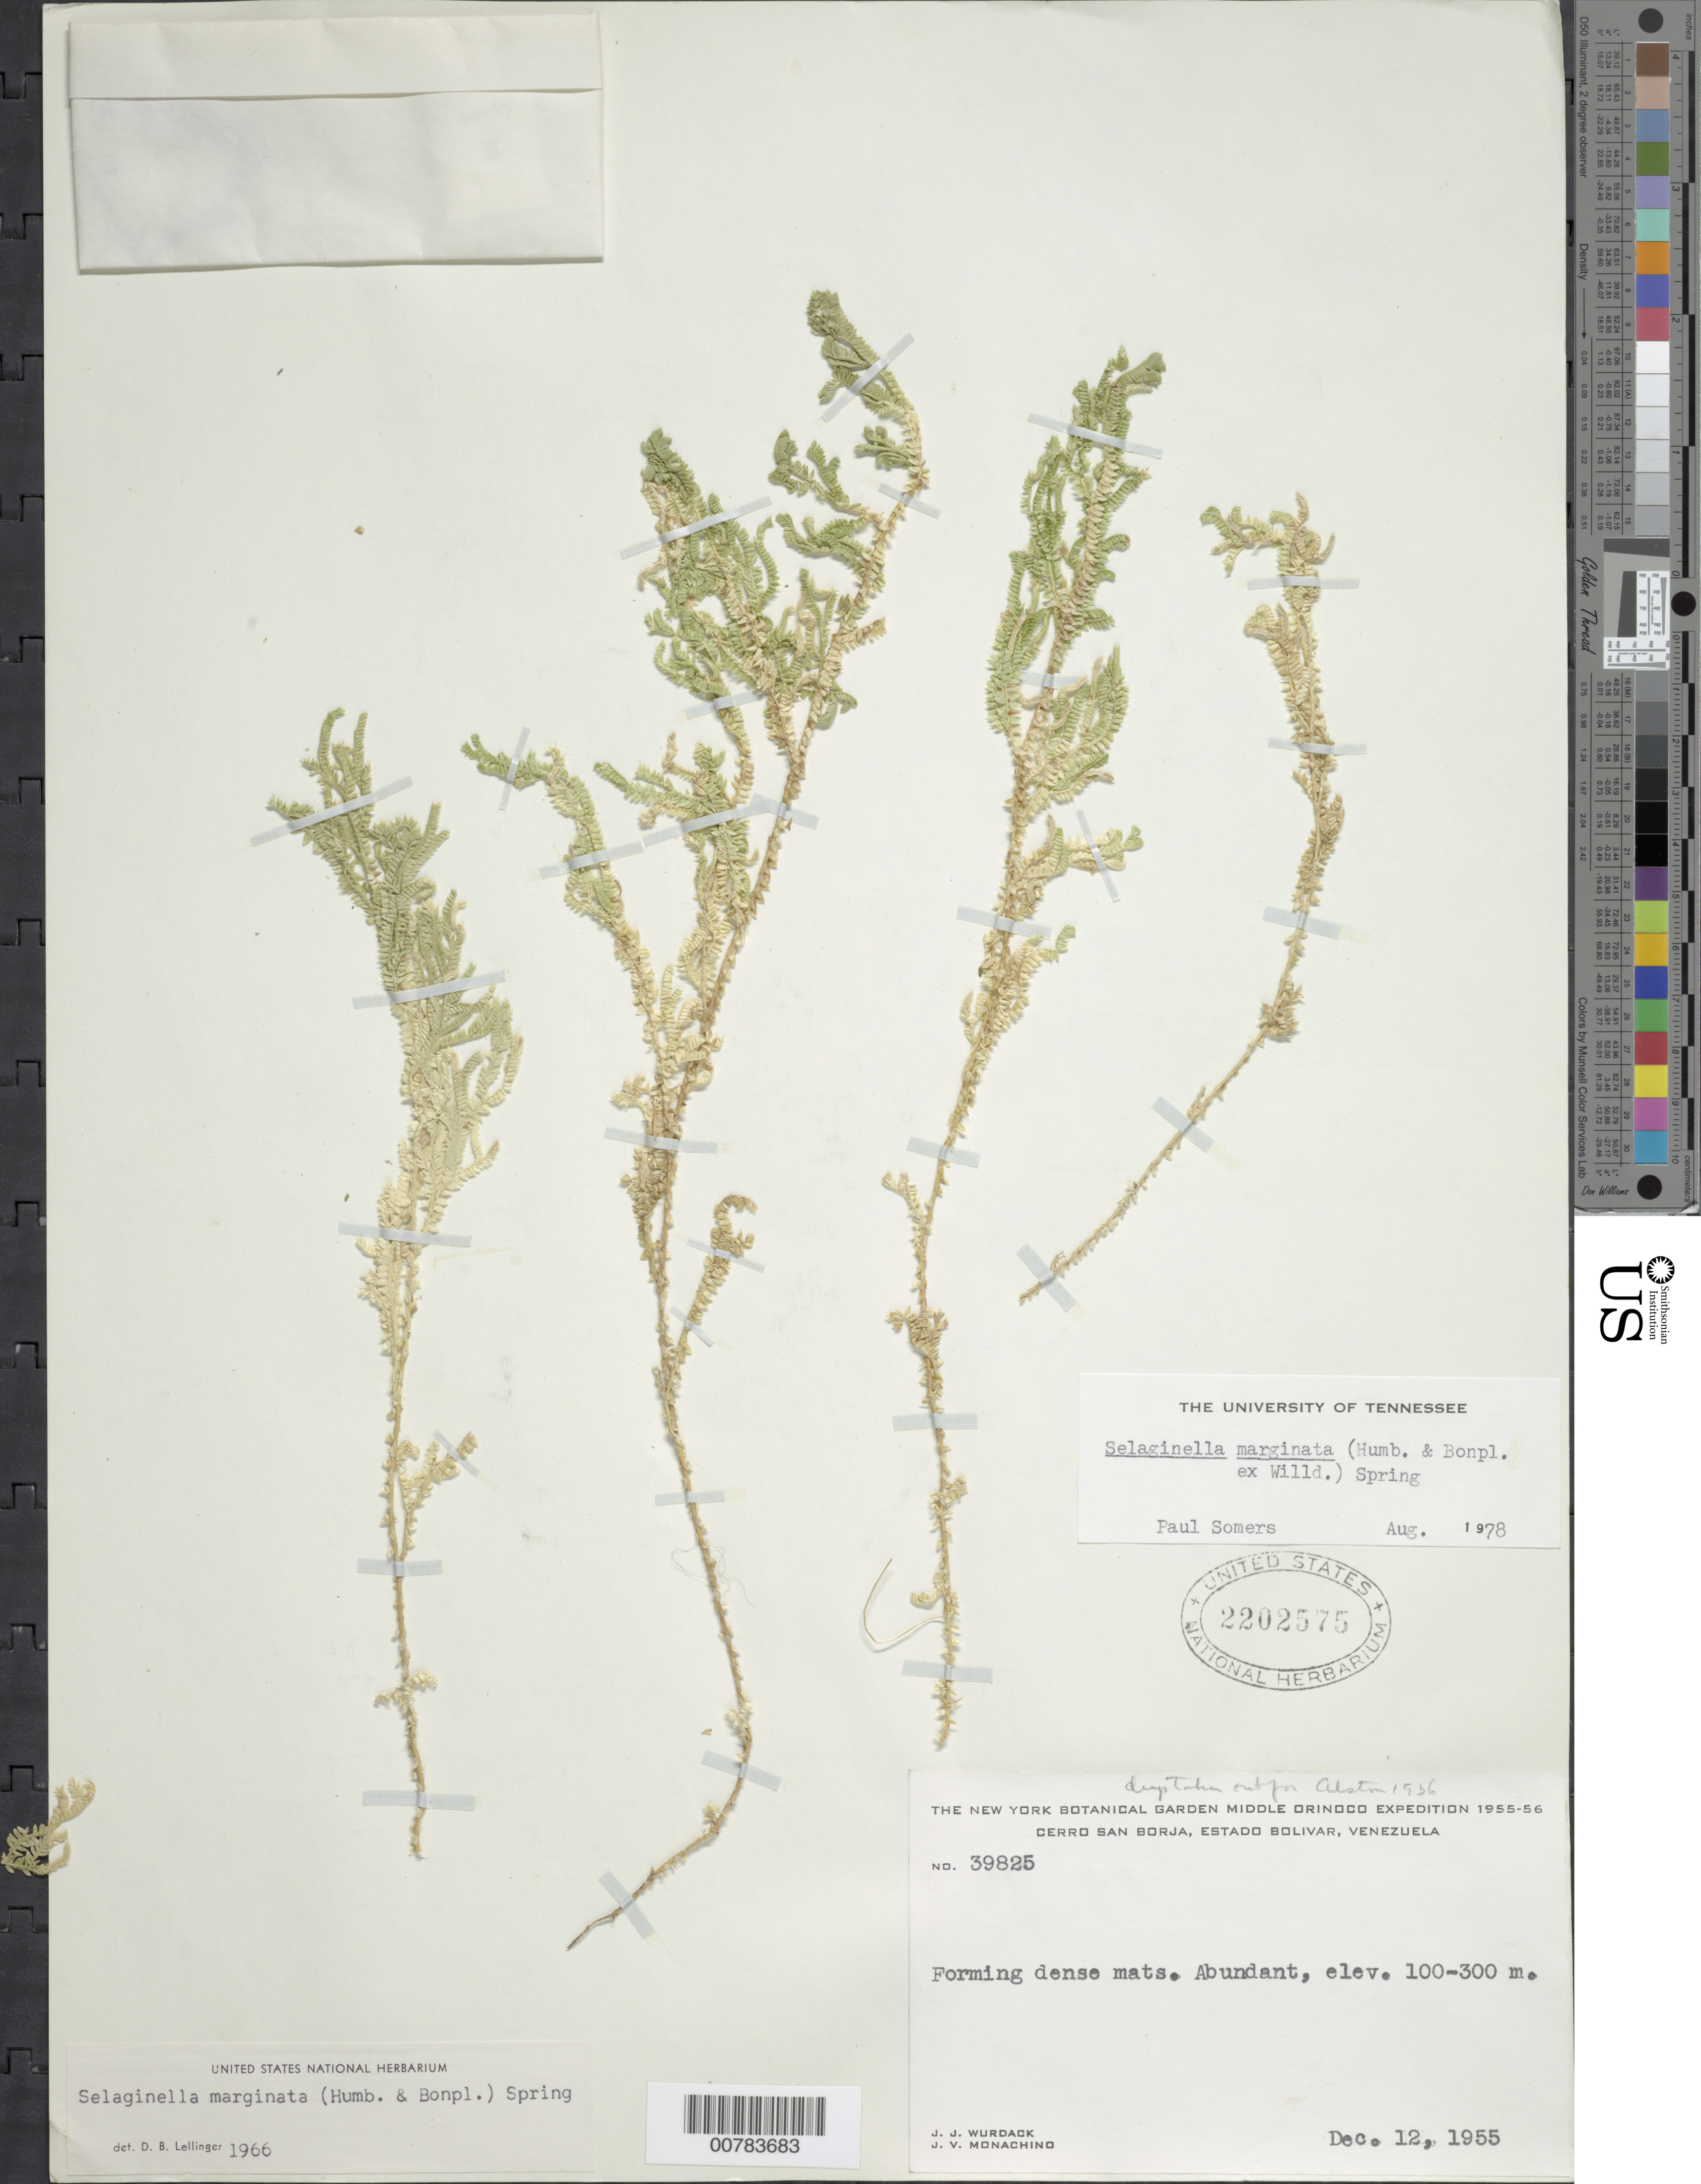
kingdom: Plantae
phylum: Tracheophyta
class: Lycopodiopsida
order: Selaginellales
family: Selaginellaceae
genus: Selaginella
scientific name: Selaginella marginata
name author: (Humb. & Bonpl.) Spring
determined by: Somers, P., (TENN), University of Tennessee Knoxville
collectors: J. J. Wurdack & J. V. Monachino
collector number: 39825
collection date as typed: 12-Dec-55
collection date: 1955-12-12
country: Venezuela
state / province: Bolívar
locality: Cerro San Borja, Río Orinoco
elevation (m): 100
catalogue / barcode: US 2202575